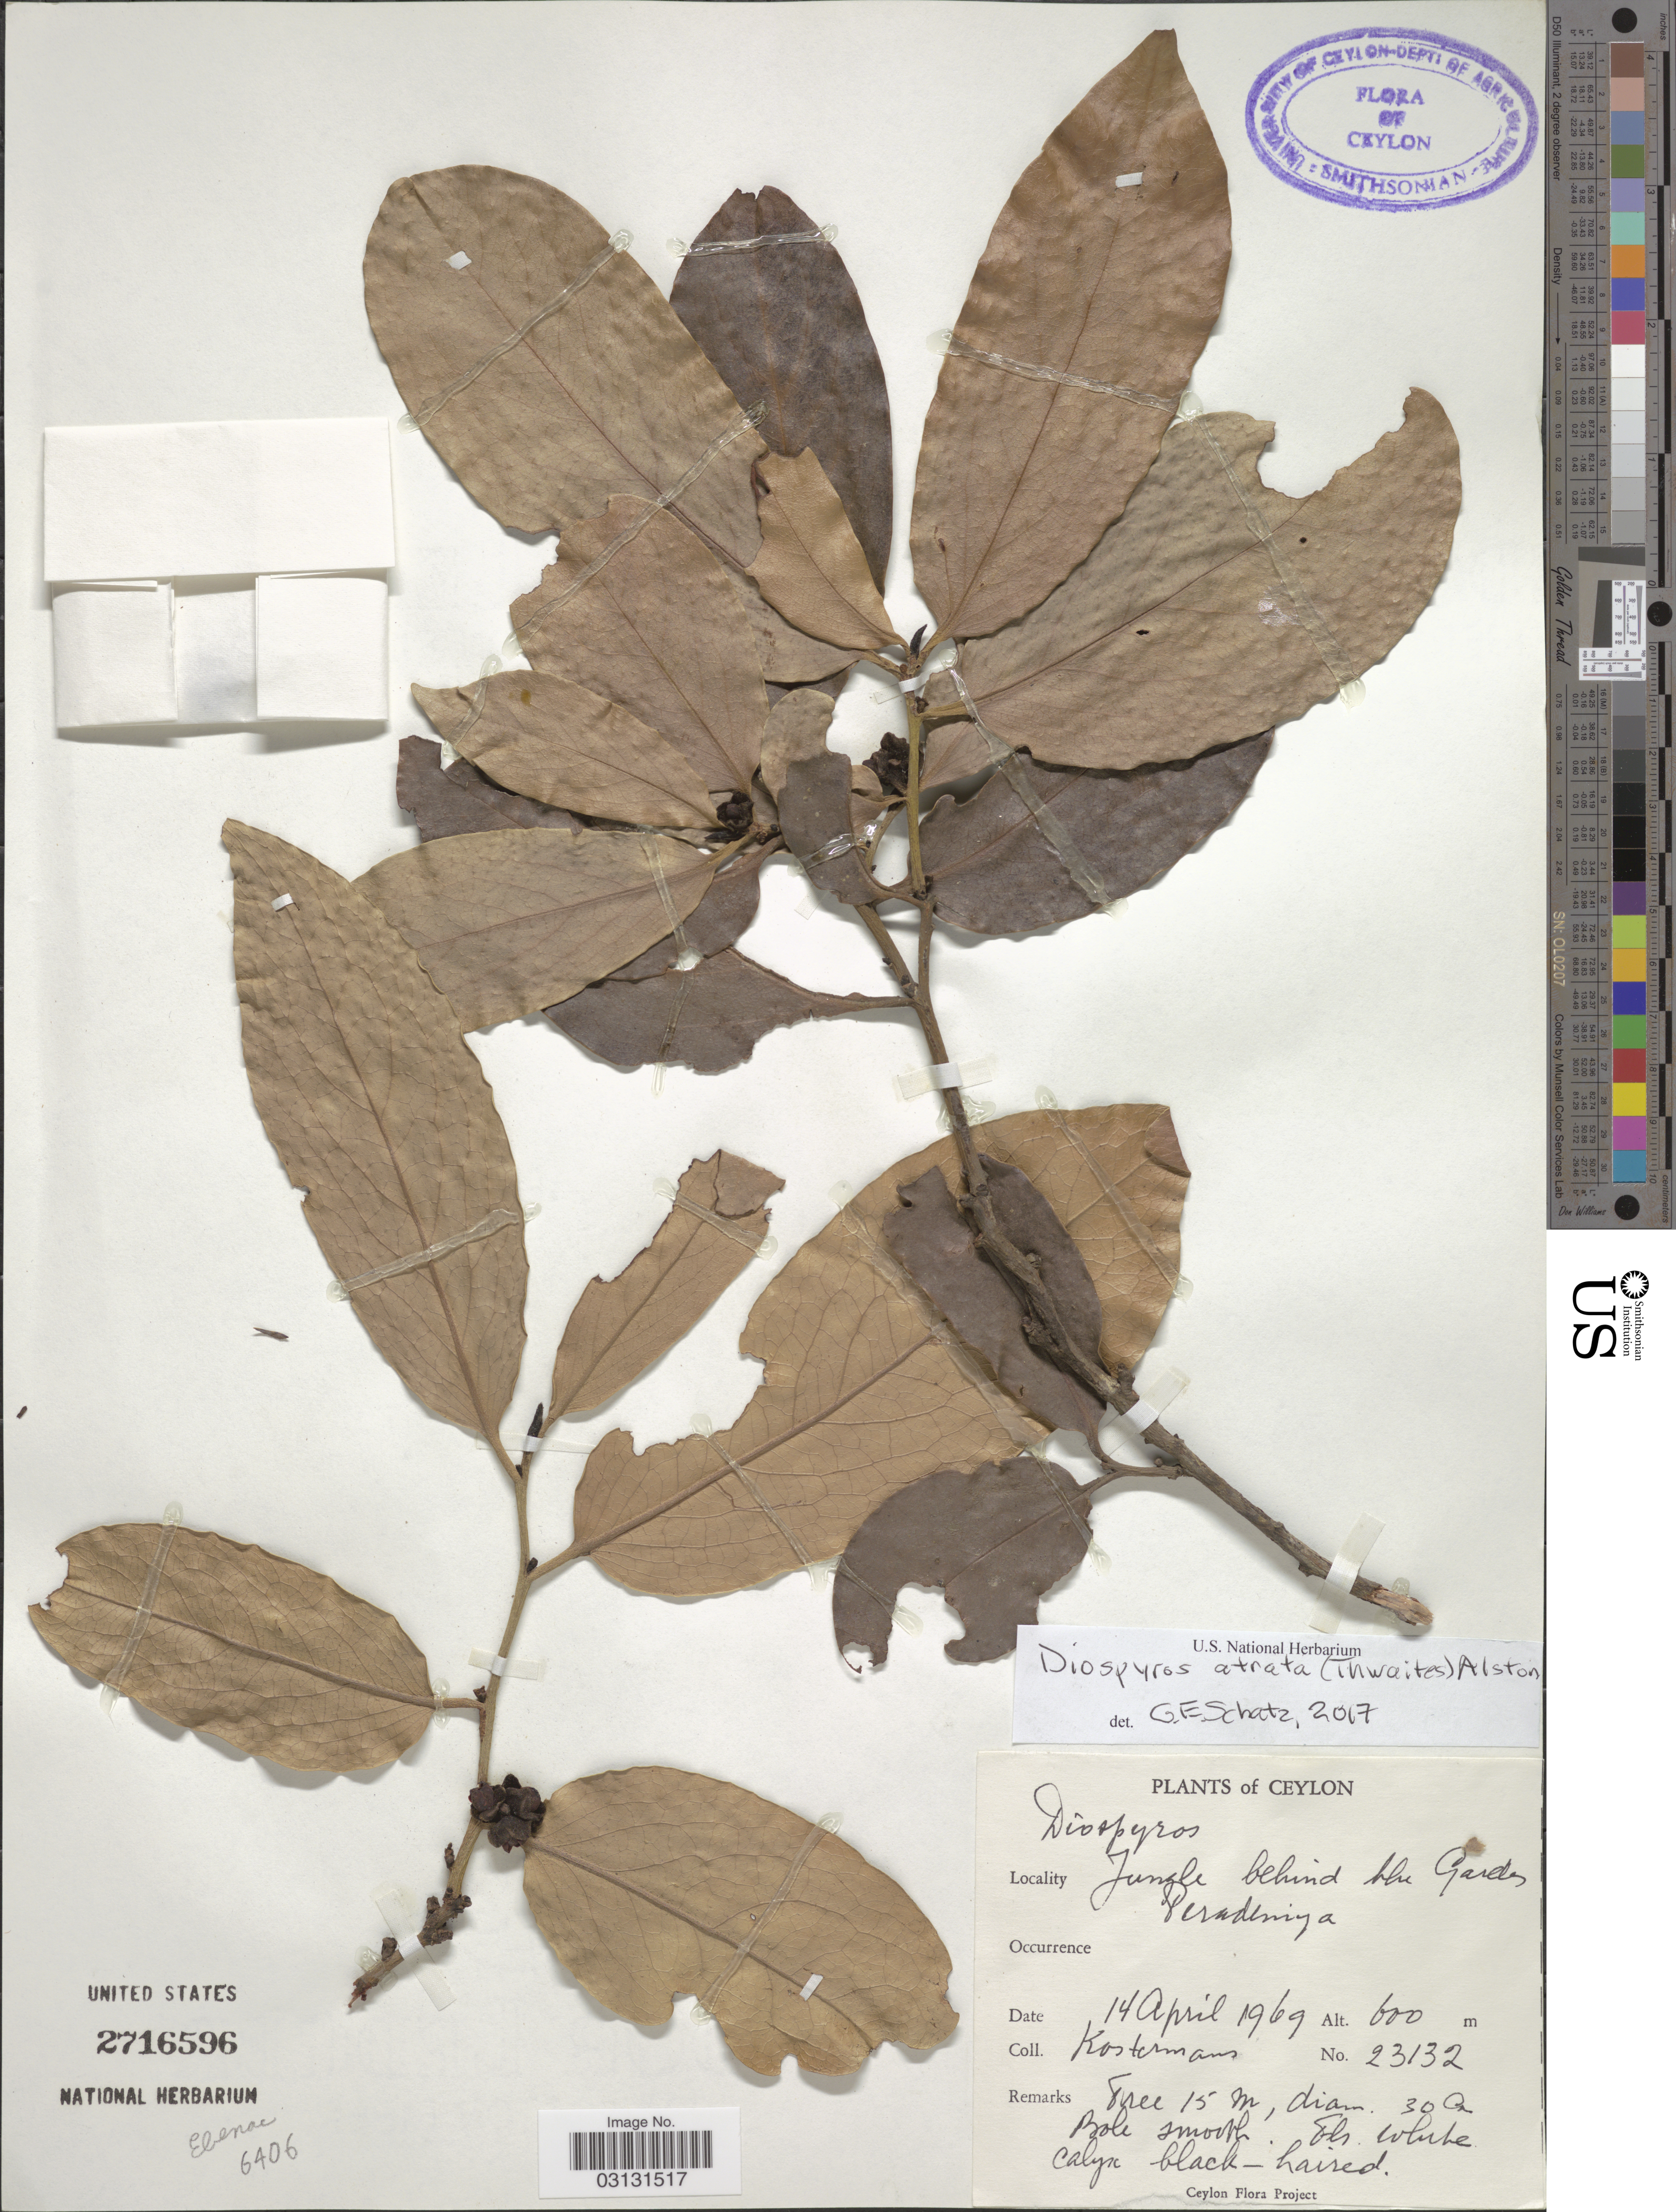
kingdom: Plantae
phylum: Tracheophyta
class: Magnoliopsida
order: Ericales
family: Ebenaceae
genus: Diospyros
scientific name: Diospyros atrata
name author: (Thwaites) Alston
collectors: Kostermans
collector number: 23132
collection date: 1969-04-14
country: Sri Lanka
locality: Ceylon. Jungle behind the Garden Peradeniya.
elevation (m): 600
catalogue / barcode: US 2716596